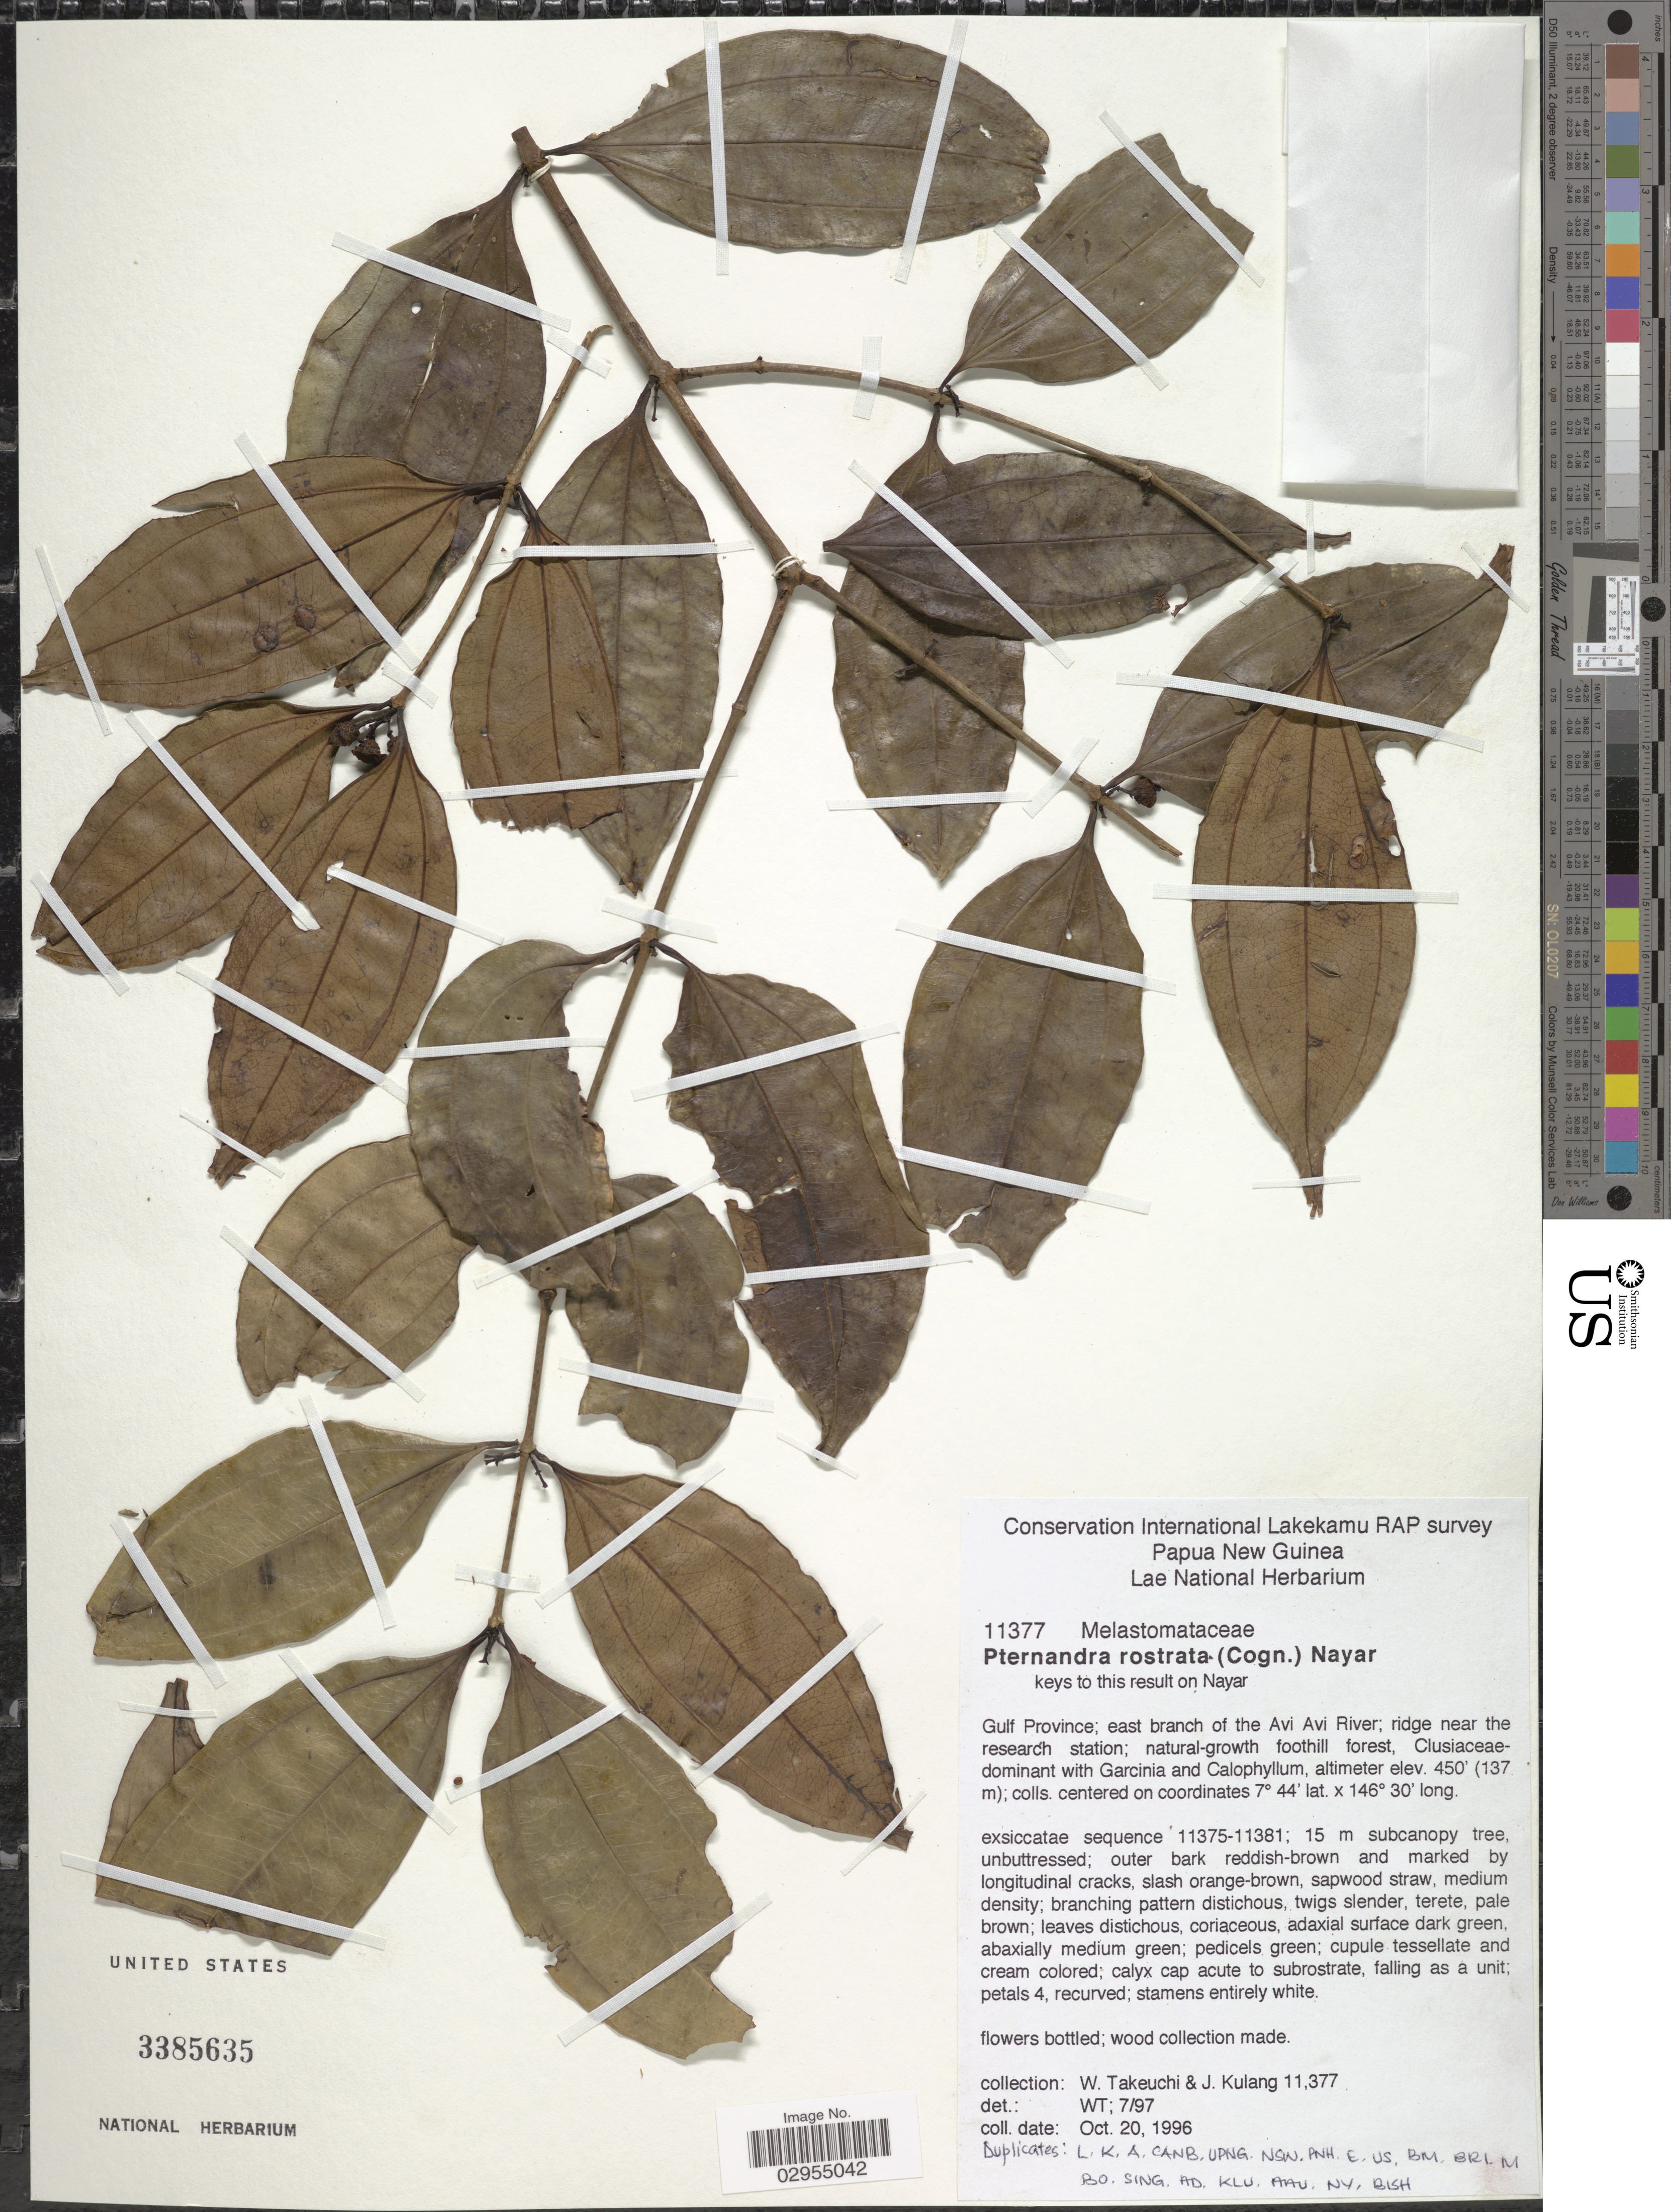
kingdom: Plantae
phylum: Tracheophyta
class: Magnoliopsida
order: Myrtales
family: Melastomataceae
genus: Pternandra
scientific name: Pternandra rostrata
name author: (Cogn.) M.P. Nayar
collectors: W. Takeuchi & J. Kulang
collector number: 11377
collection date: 1996-10-20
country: Papua New Guinea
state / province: Gulf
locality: East branch of the Avi Avi River; ridge near the research station.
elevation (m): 137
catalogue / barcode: US 3385635